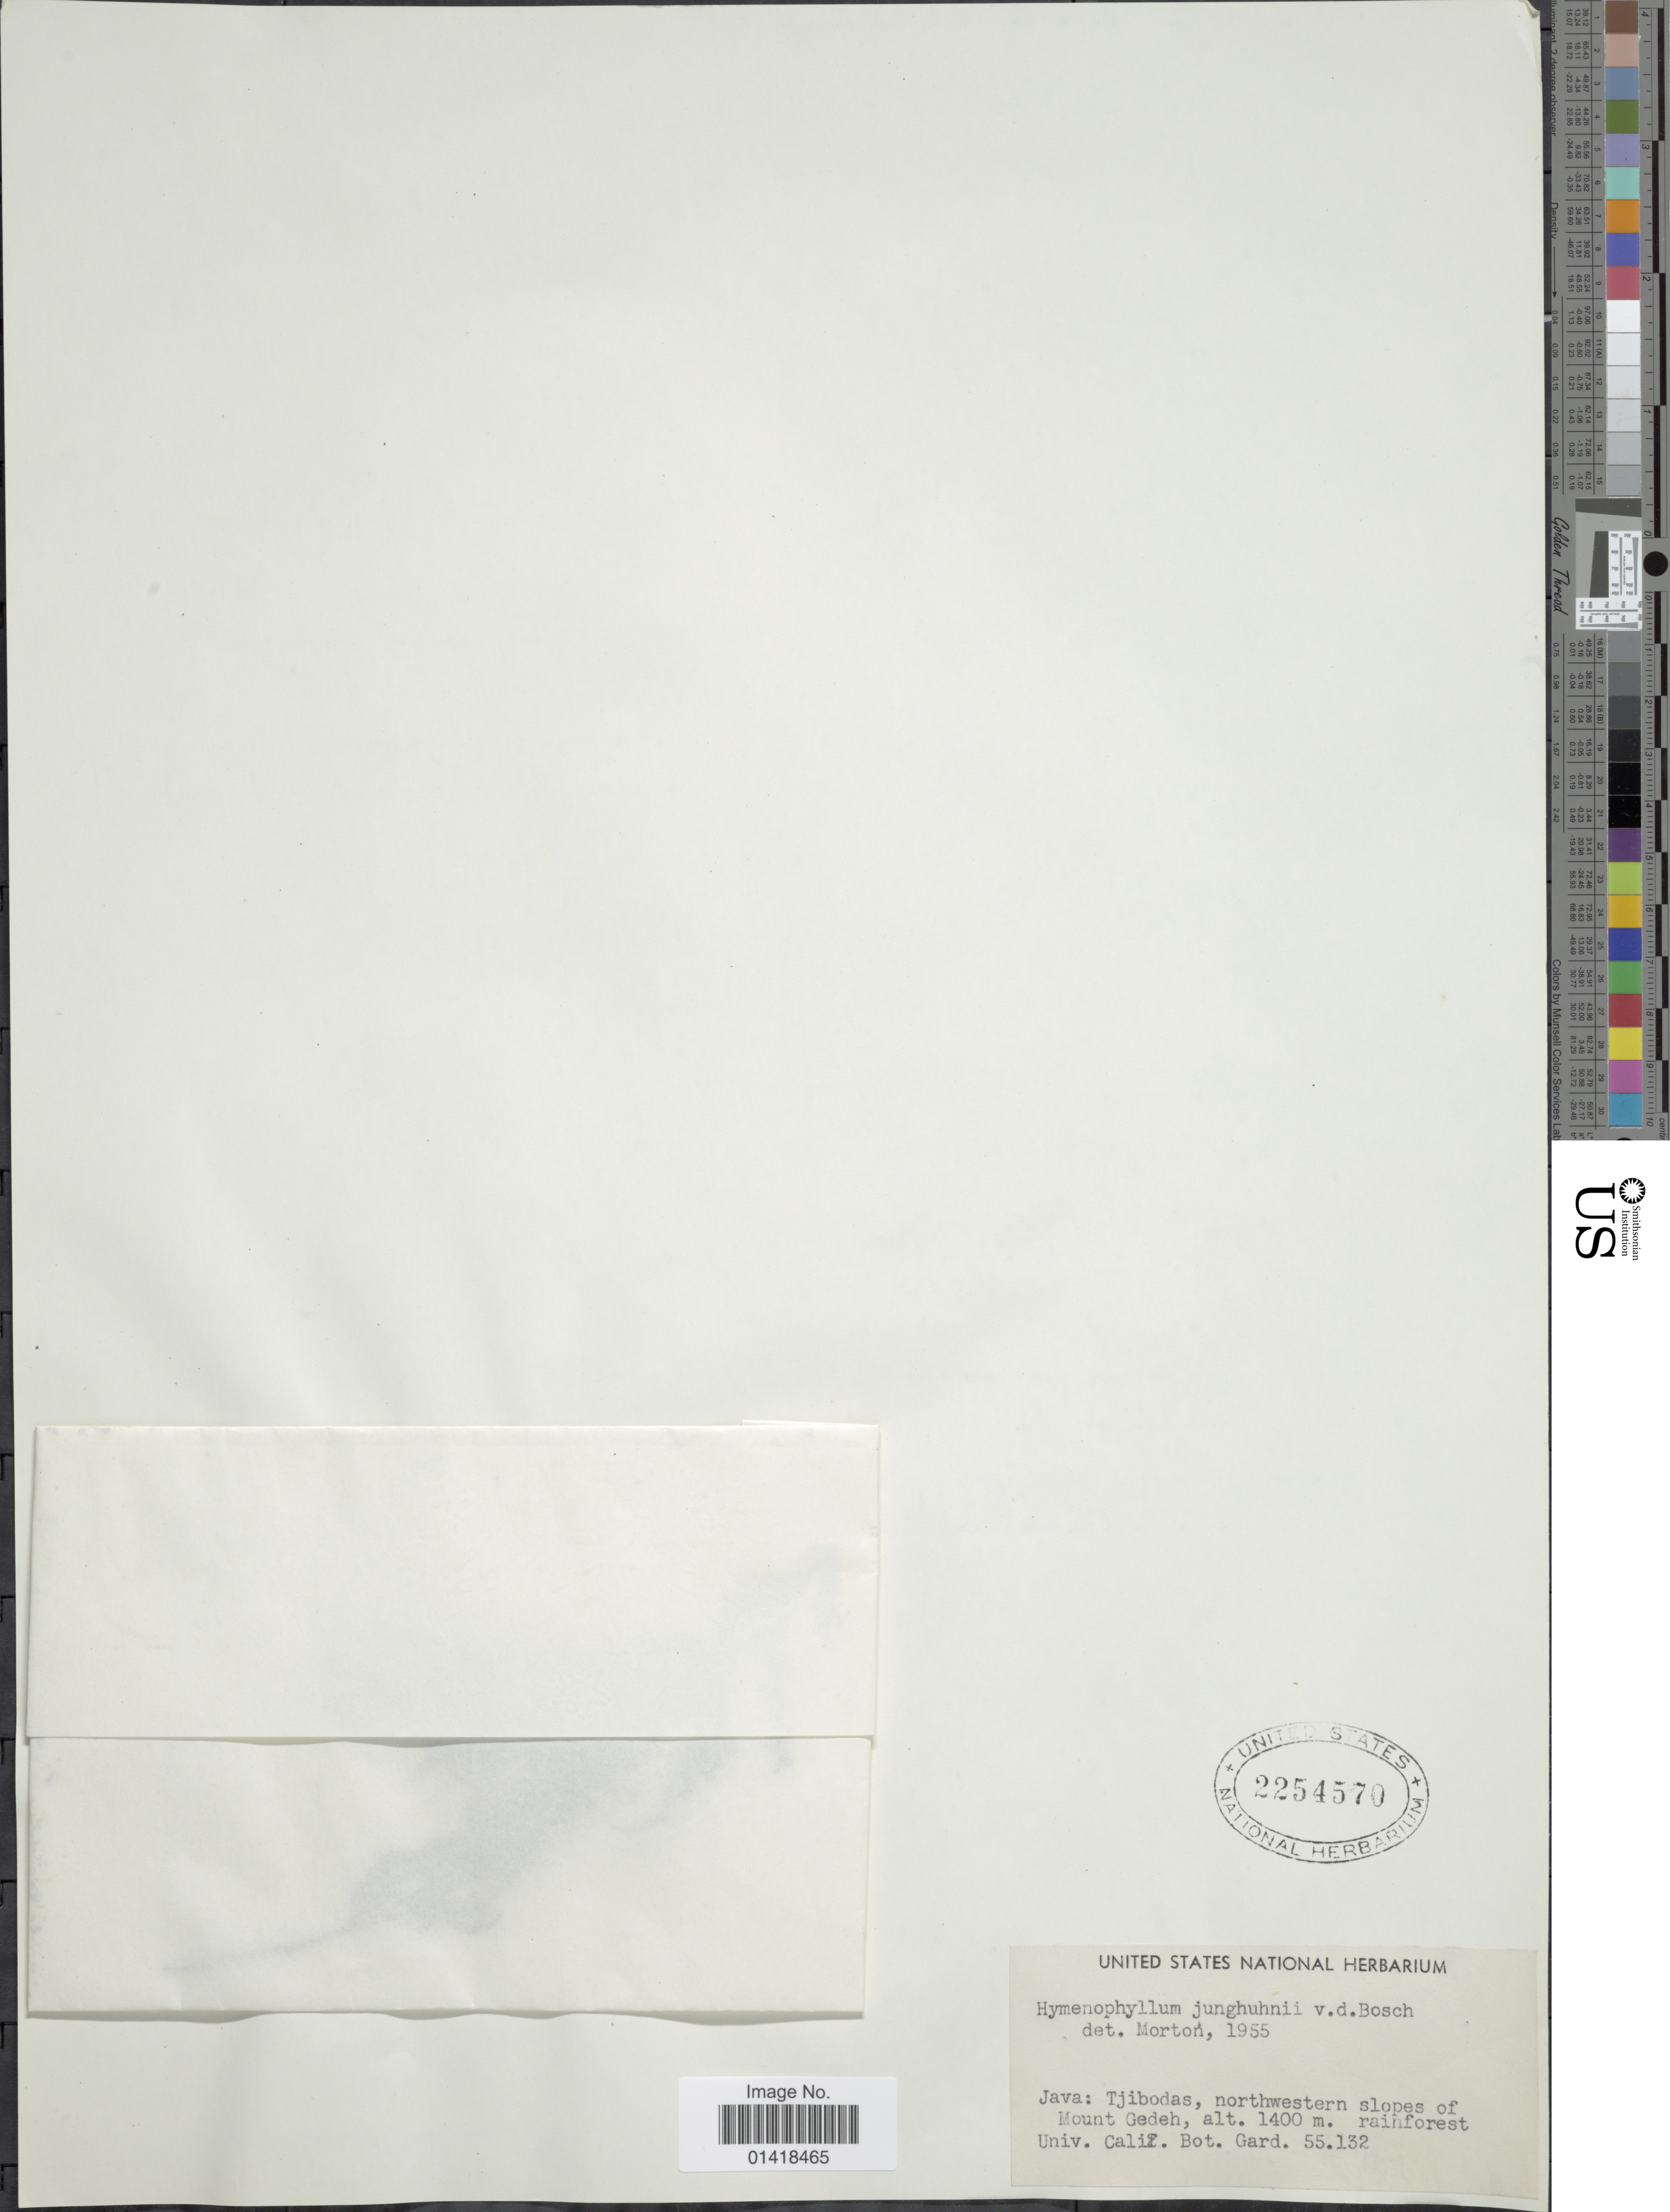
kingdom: Plantae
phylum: Tracheophyta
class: Polypodiopsida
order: Hymenophyllales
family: Hymenophyllaceae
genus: Hymenophyllum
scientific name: Hymenophyllum junghuhnii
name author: Bosch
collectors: ex herb. Univ. of California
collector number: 55132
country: Indonesia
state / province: Java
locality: Tjibodas, northwestern slipes of Mount Gedeh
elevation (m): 1400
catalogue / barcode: US 2254570